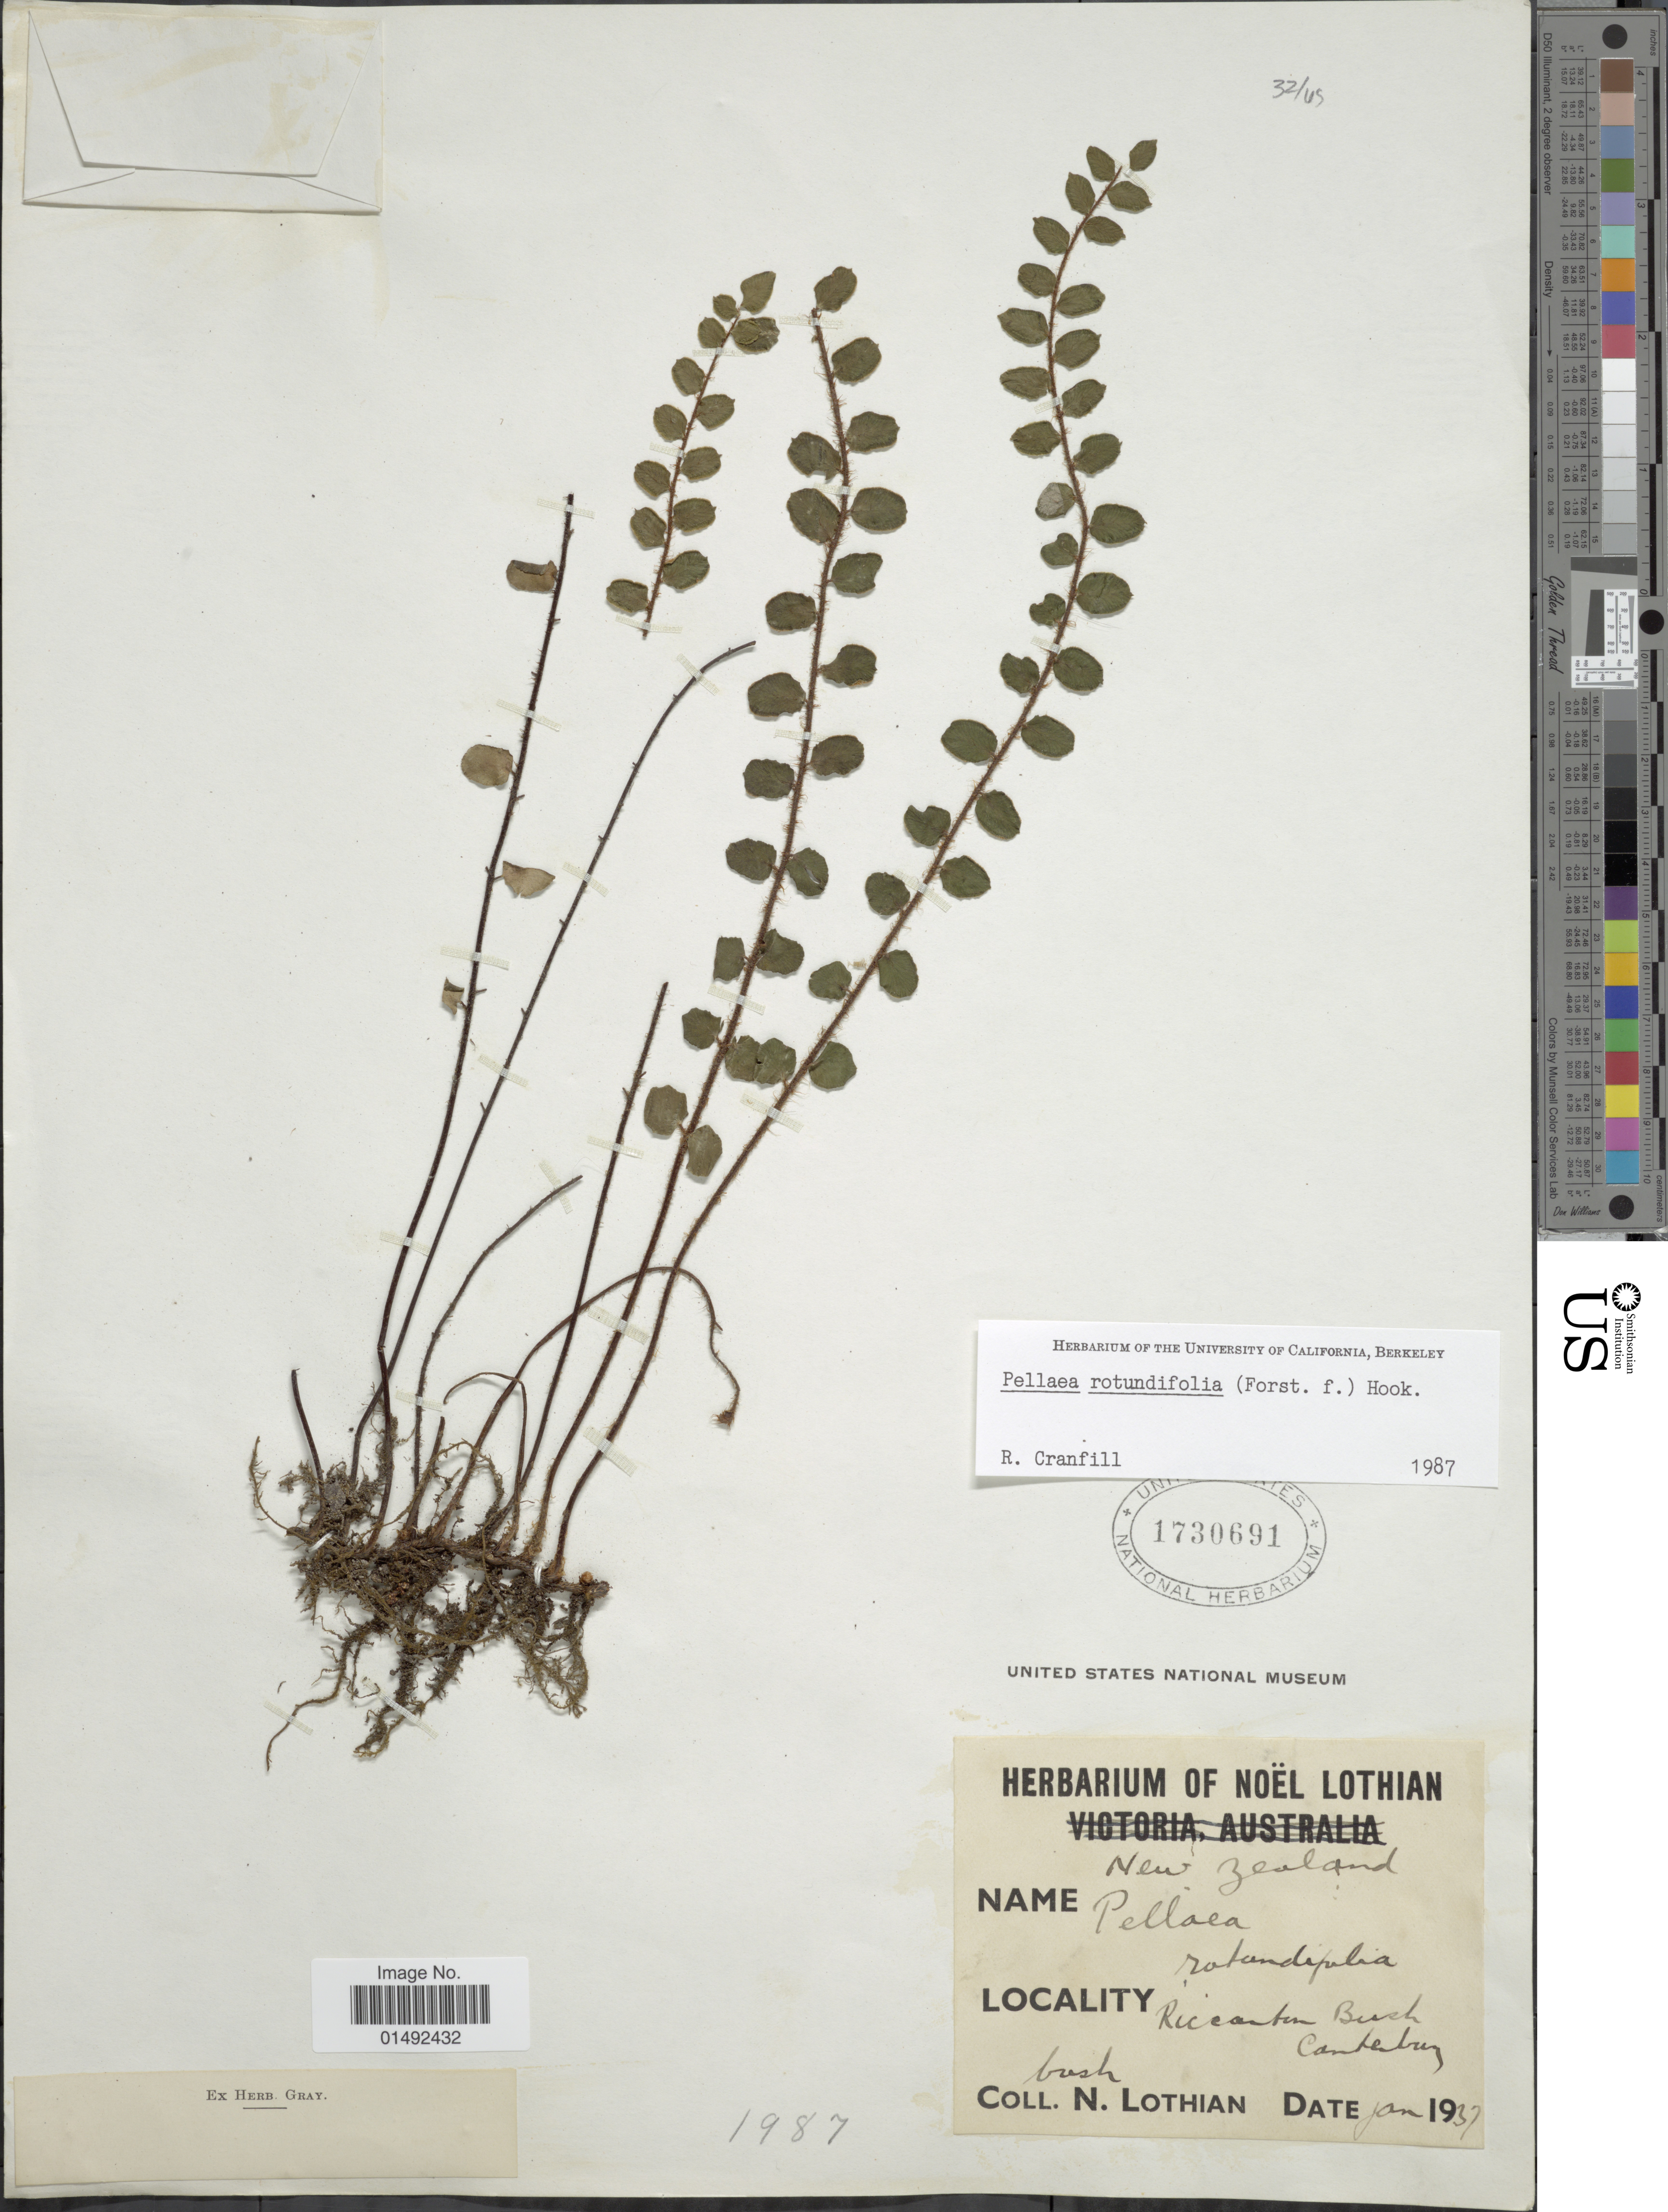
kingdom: Plantae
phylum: Tracheophyta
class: Polypodiopsida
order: Polypodiales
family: Pteridaceae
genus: Pellaea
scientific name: Pellaea rotundifolia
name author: Hook.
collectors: N. Lothian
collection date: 1937-01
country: New Zealand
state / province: Canterbury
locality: Riccarton bush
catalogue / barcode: US 1730691